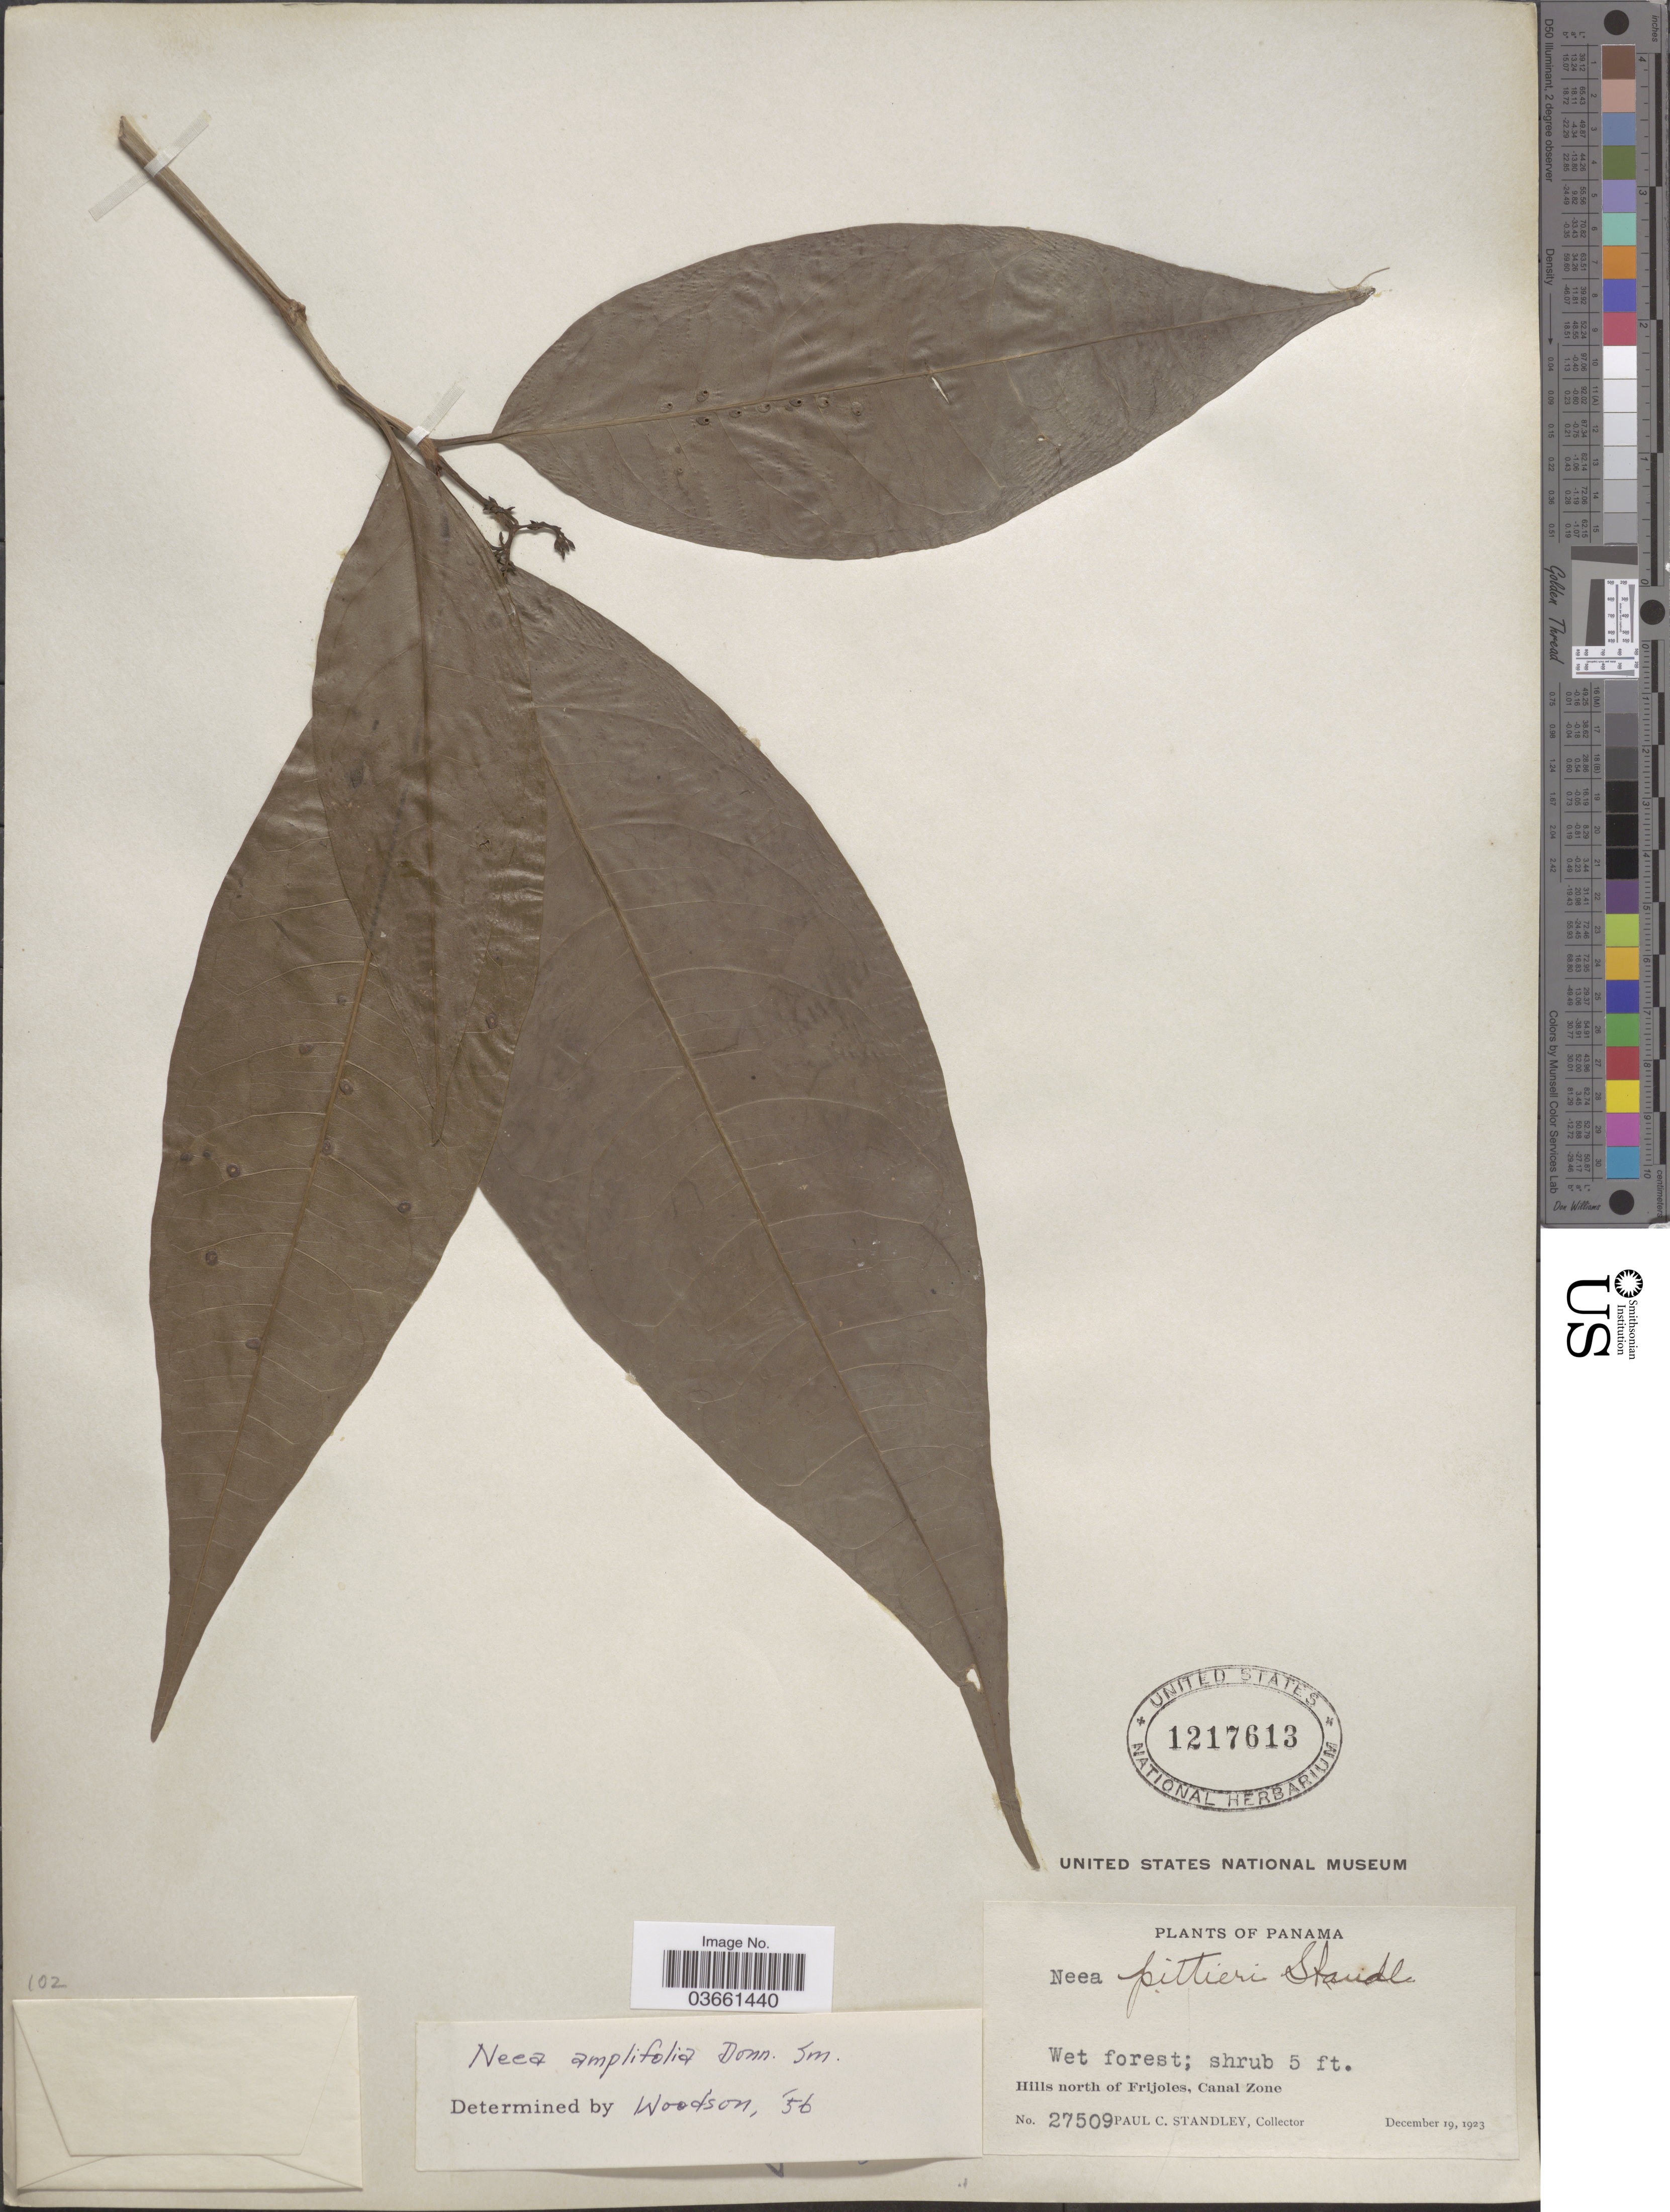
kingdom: Plantae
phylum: Tracheophyta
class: Magnoliopsida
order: Caryophyllales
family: Nyctaginaceae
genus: Neea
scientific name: Neea amplifolia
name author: Donn. Sm.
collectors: P. C. Standley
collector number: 27509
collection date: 1923-12-19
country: Panama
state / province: Colón / Panamá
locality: Hills north of Frijoles, Canal Zone.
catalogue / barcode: US 1217613